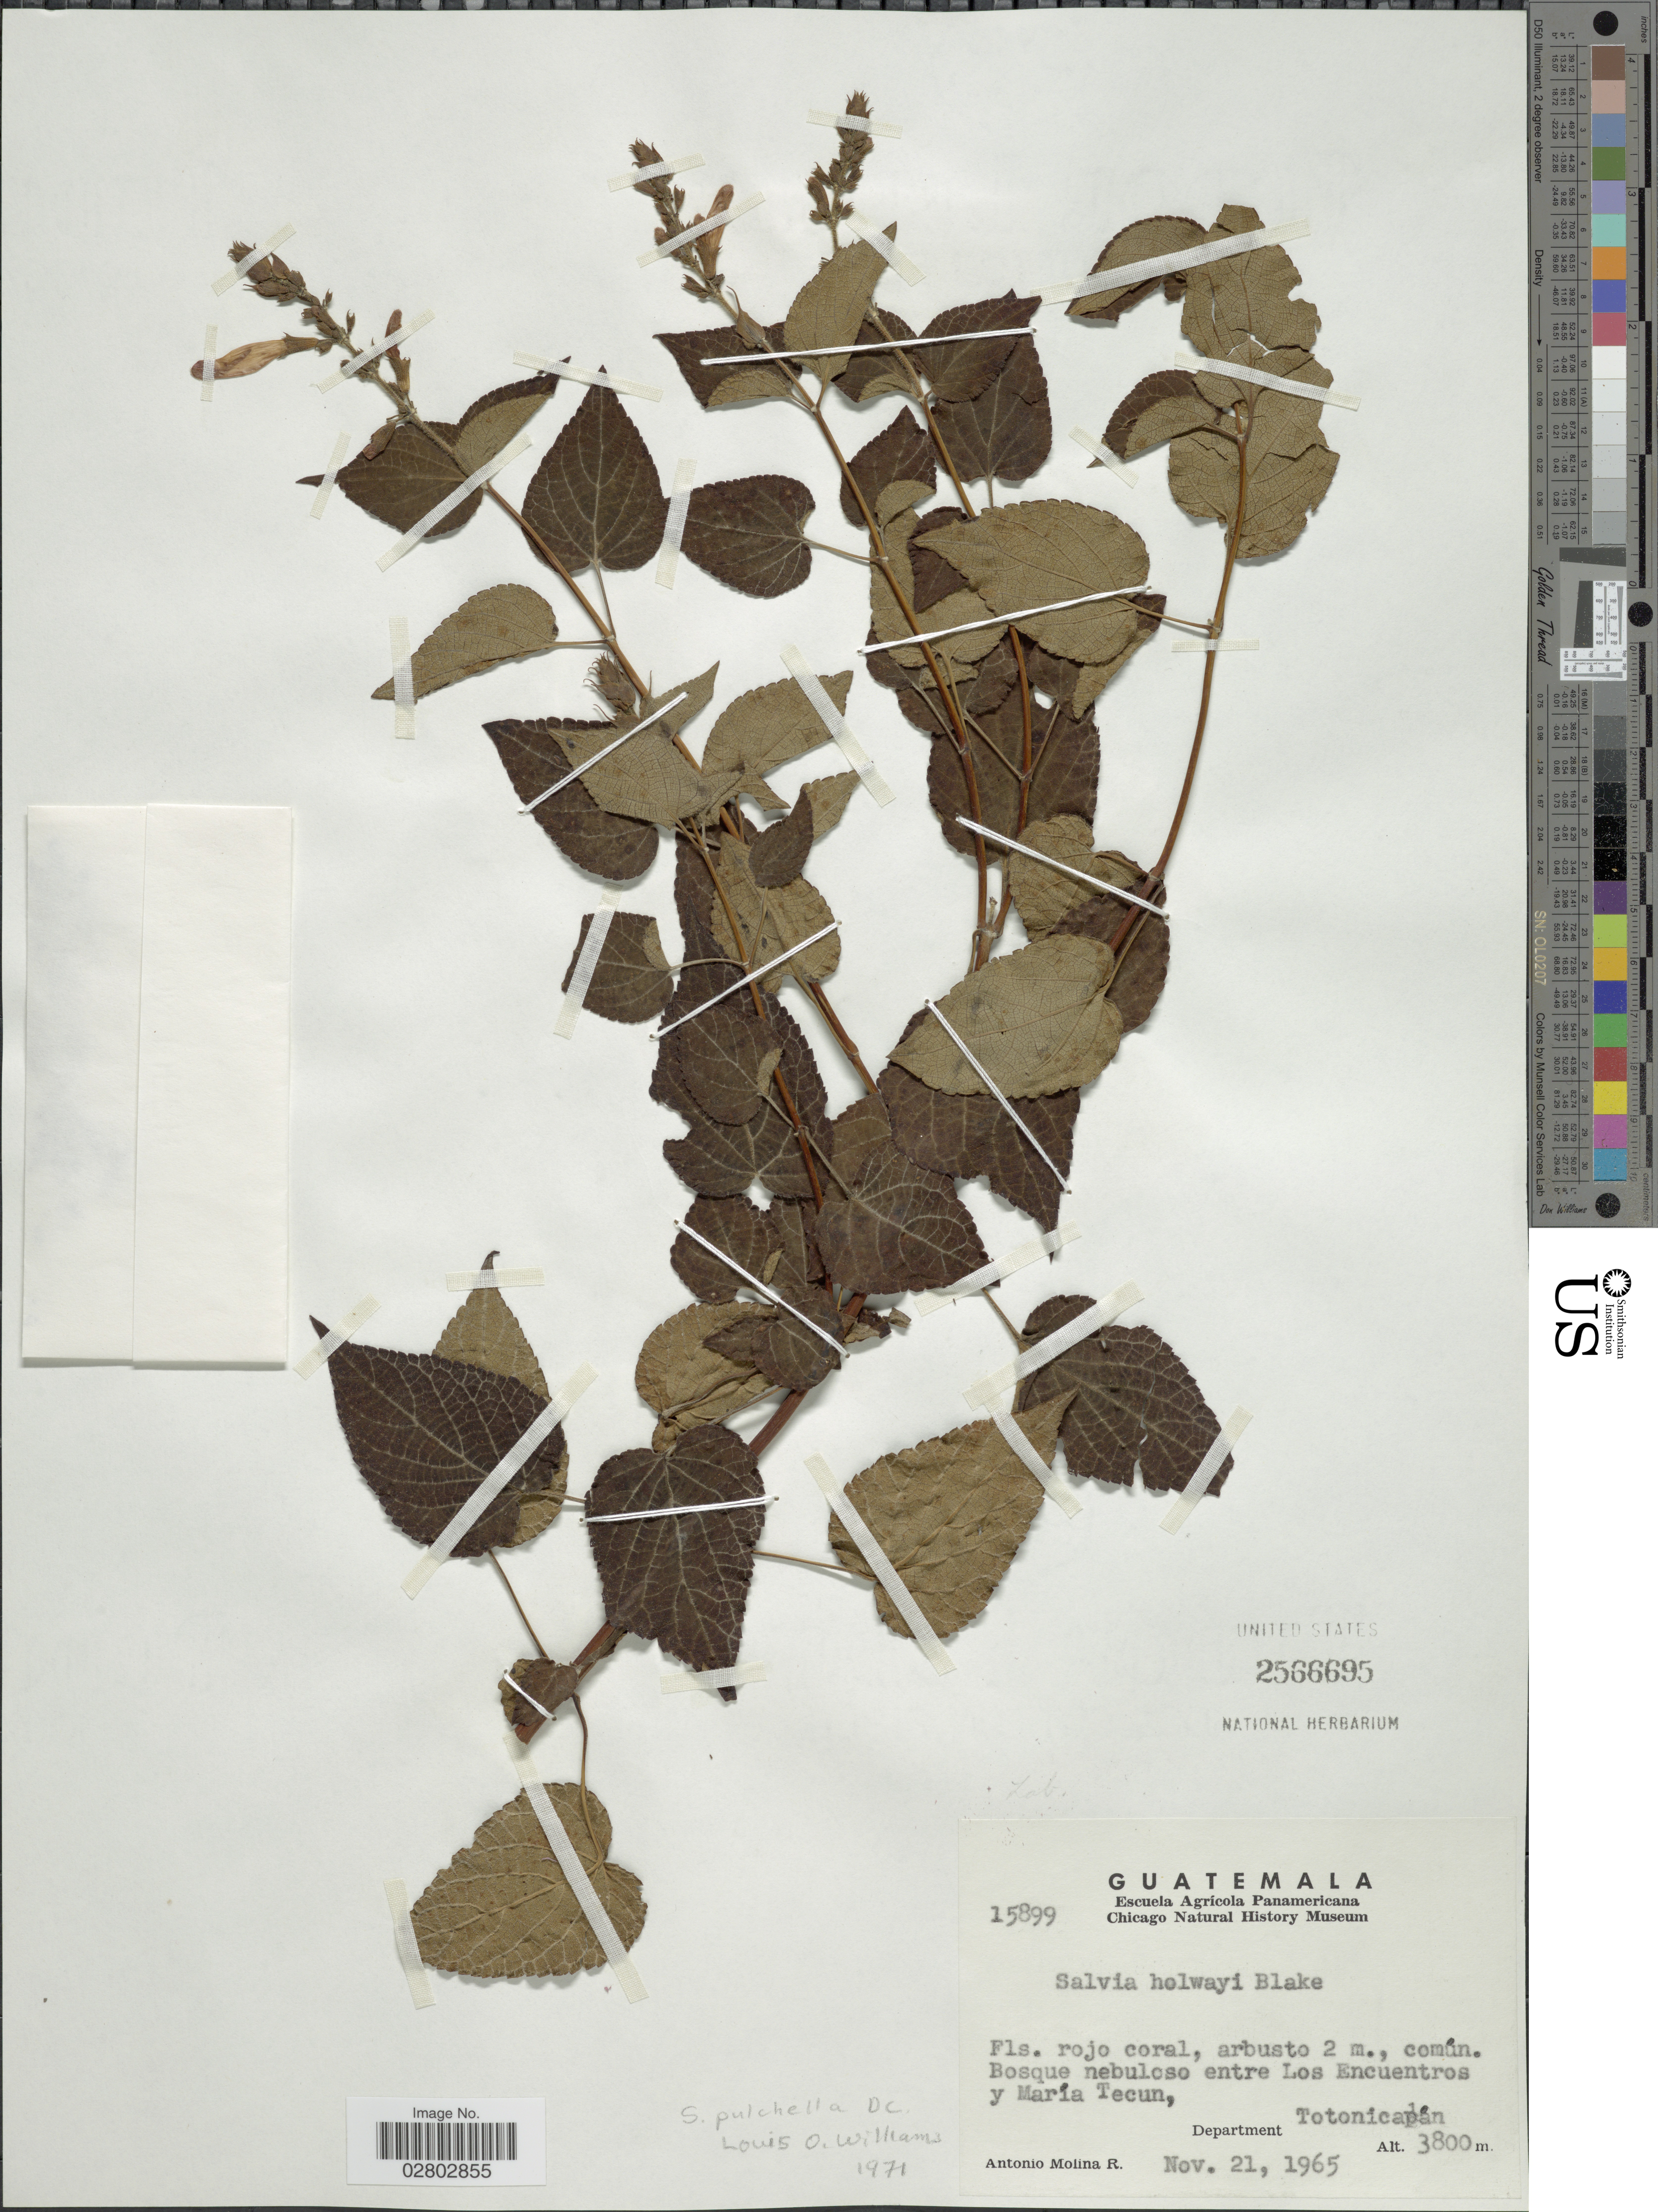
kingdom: Plantae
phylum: Tracheophyta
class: Magnoliopsida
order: Lamiales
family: Lamiaceae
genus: Salvia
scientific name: Salvia pulchella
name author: DC.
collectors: A. Molina R.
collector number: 15899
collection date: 1965-11-21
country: Guatemala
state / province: Totonicapan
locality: Bosque nebuloso entre Los Encuentros y María Tecun, Department Totonicapán.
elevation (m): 3800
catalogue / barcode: US 2566695